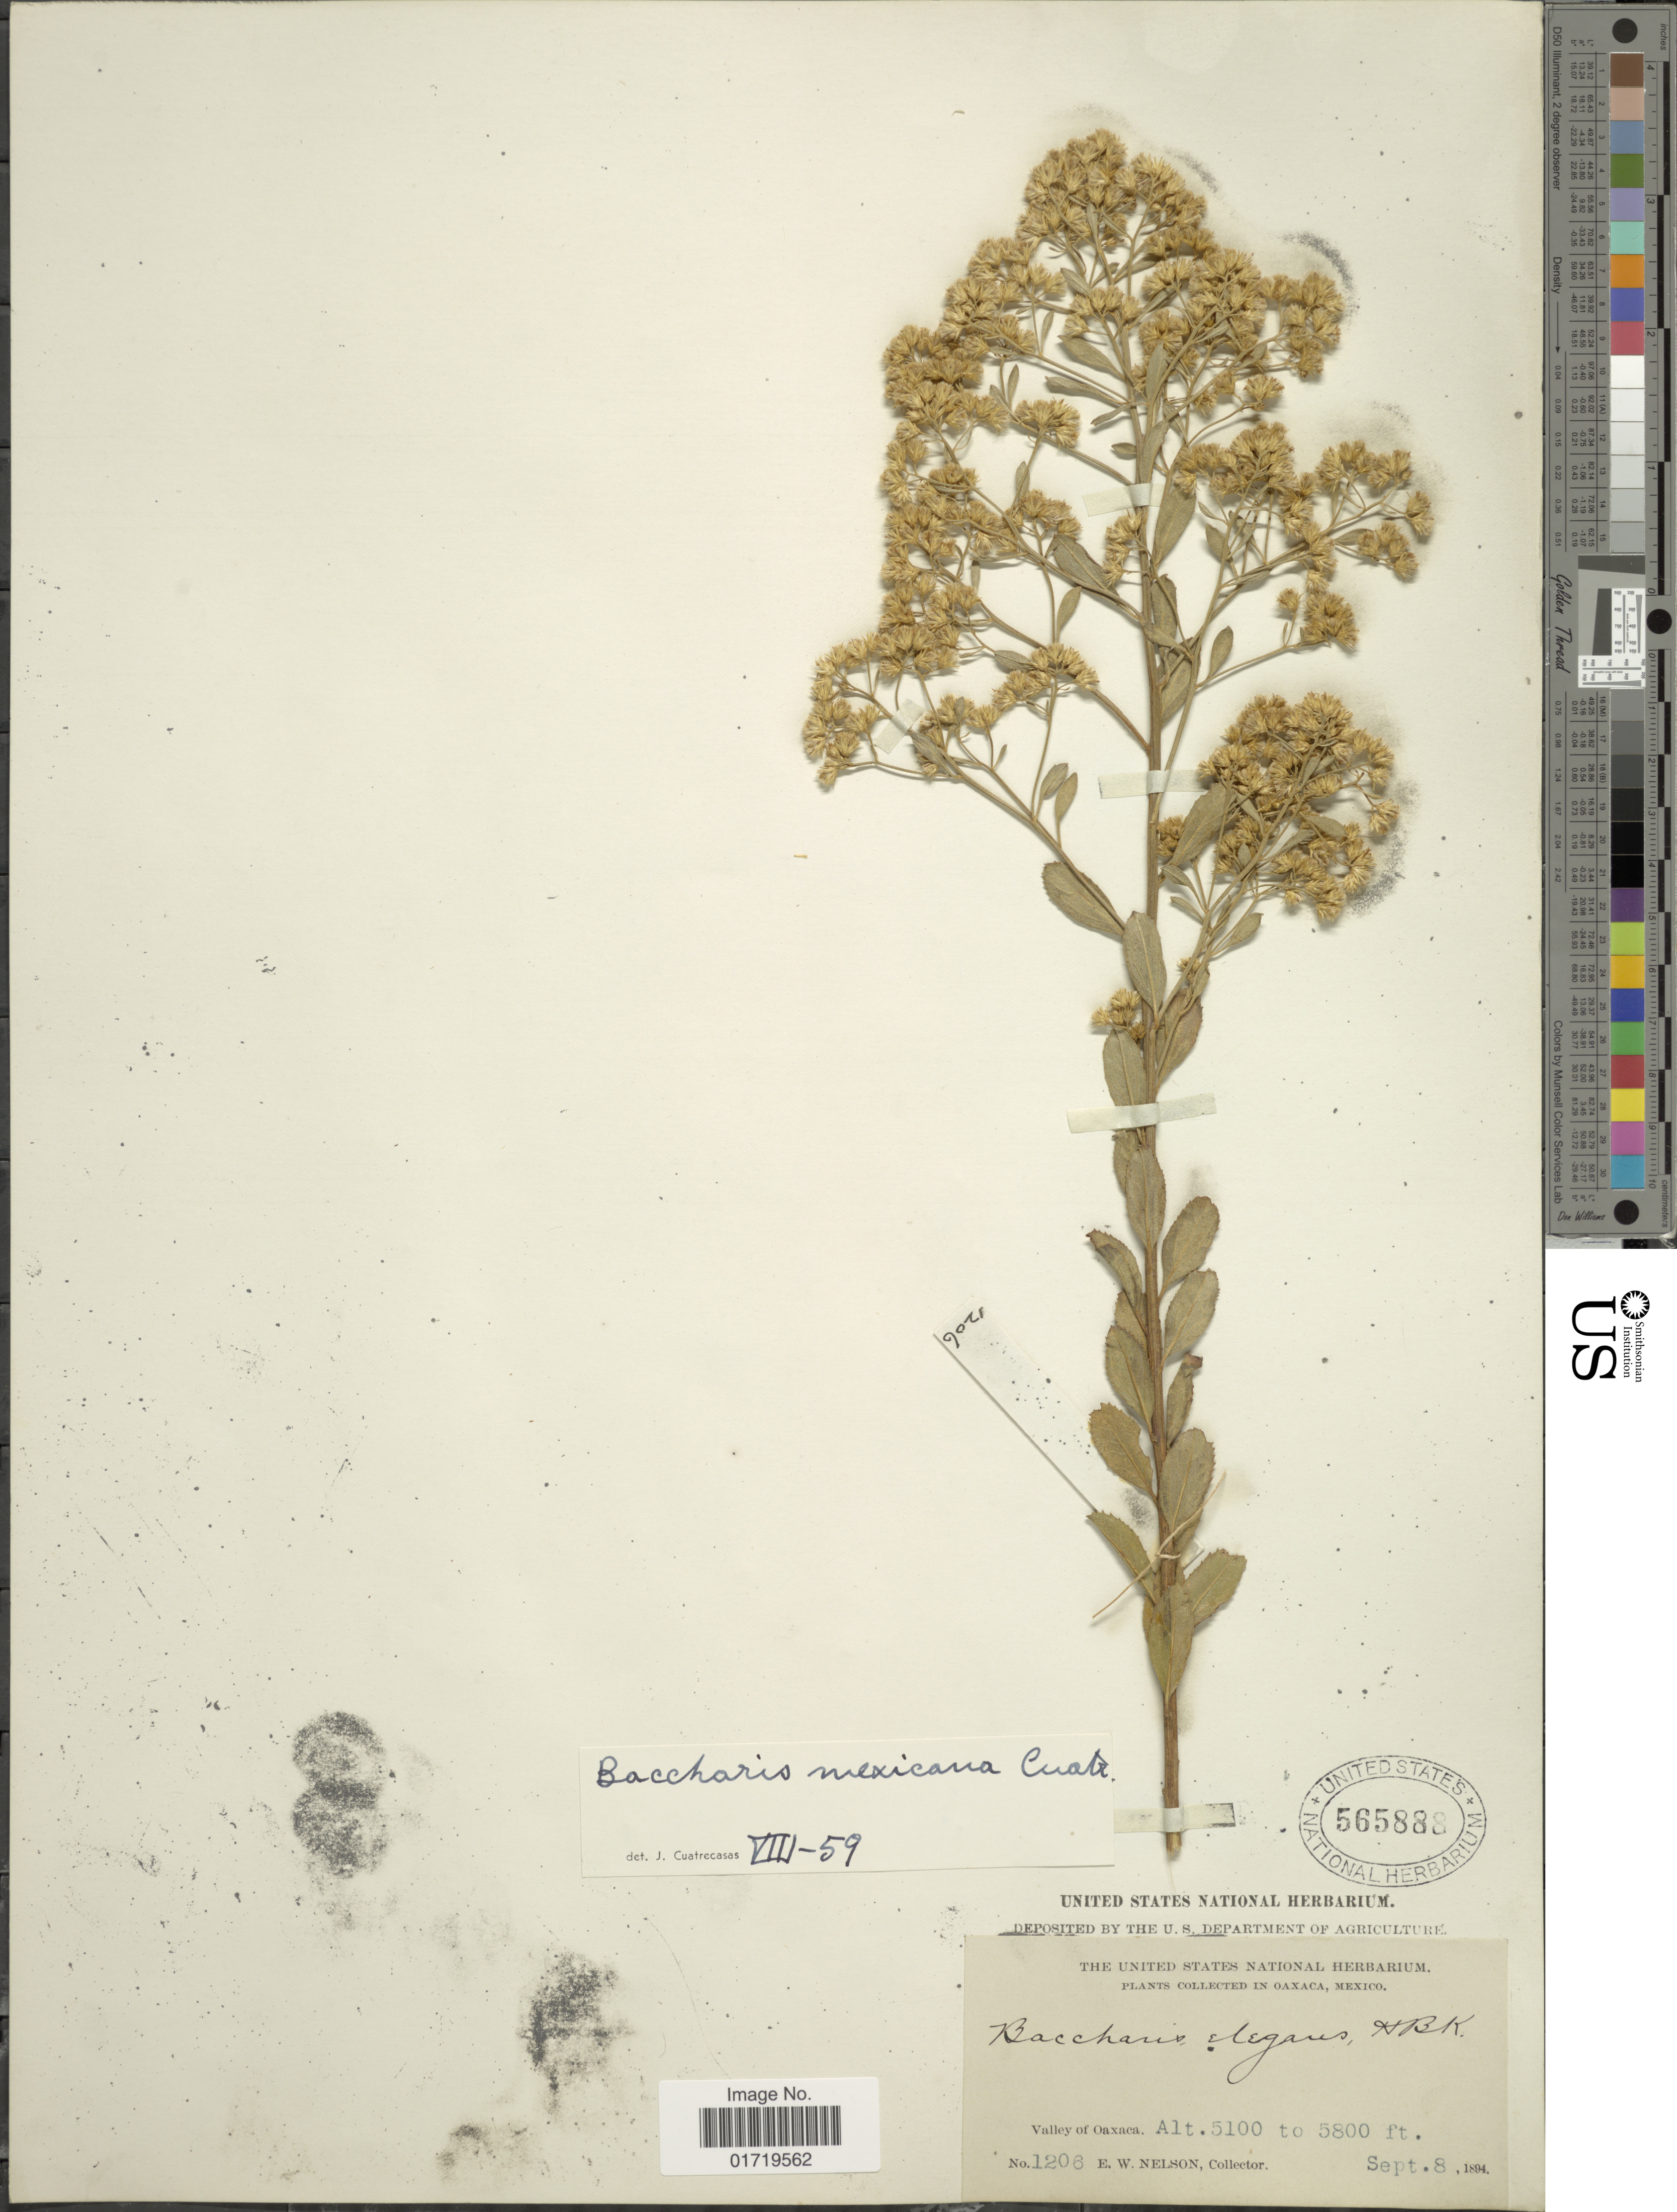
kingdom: Plantae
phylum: Tracheophyta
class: Magnoliopsida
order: Asterales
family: Asteraceae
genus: Baccharis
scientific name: Baccharis mexicana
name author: Cuatrec.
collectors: E. W. Nelson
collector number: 1206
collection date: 1894-09-08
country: Mexico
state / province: Oaxaca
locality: Valleu of Oaxaca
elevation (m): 1554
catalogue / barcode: US 565888